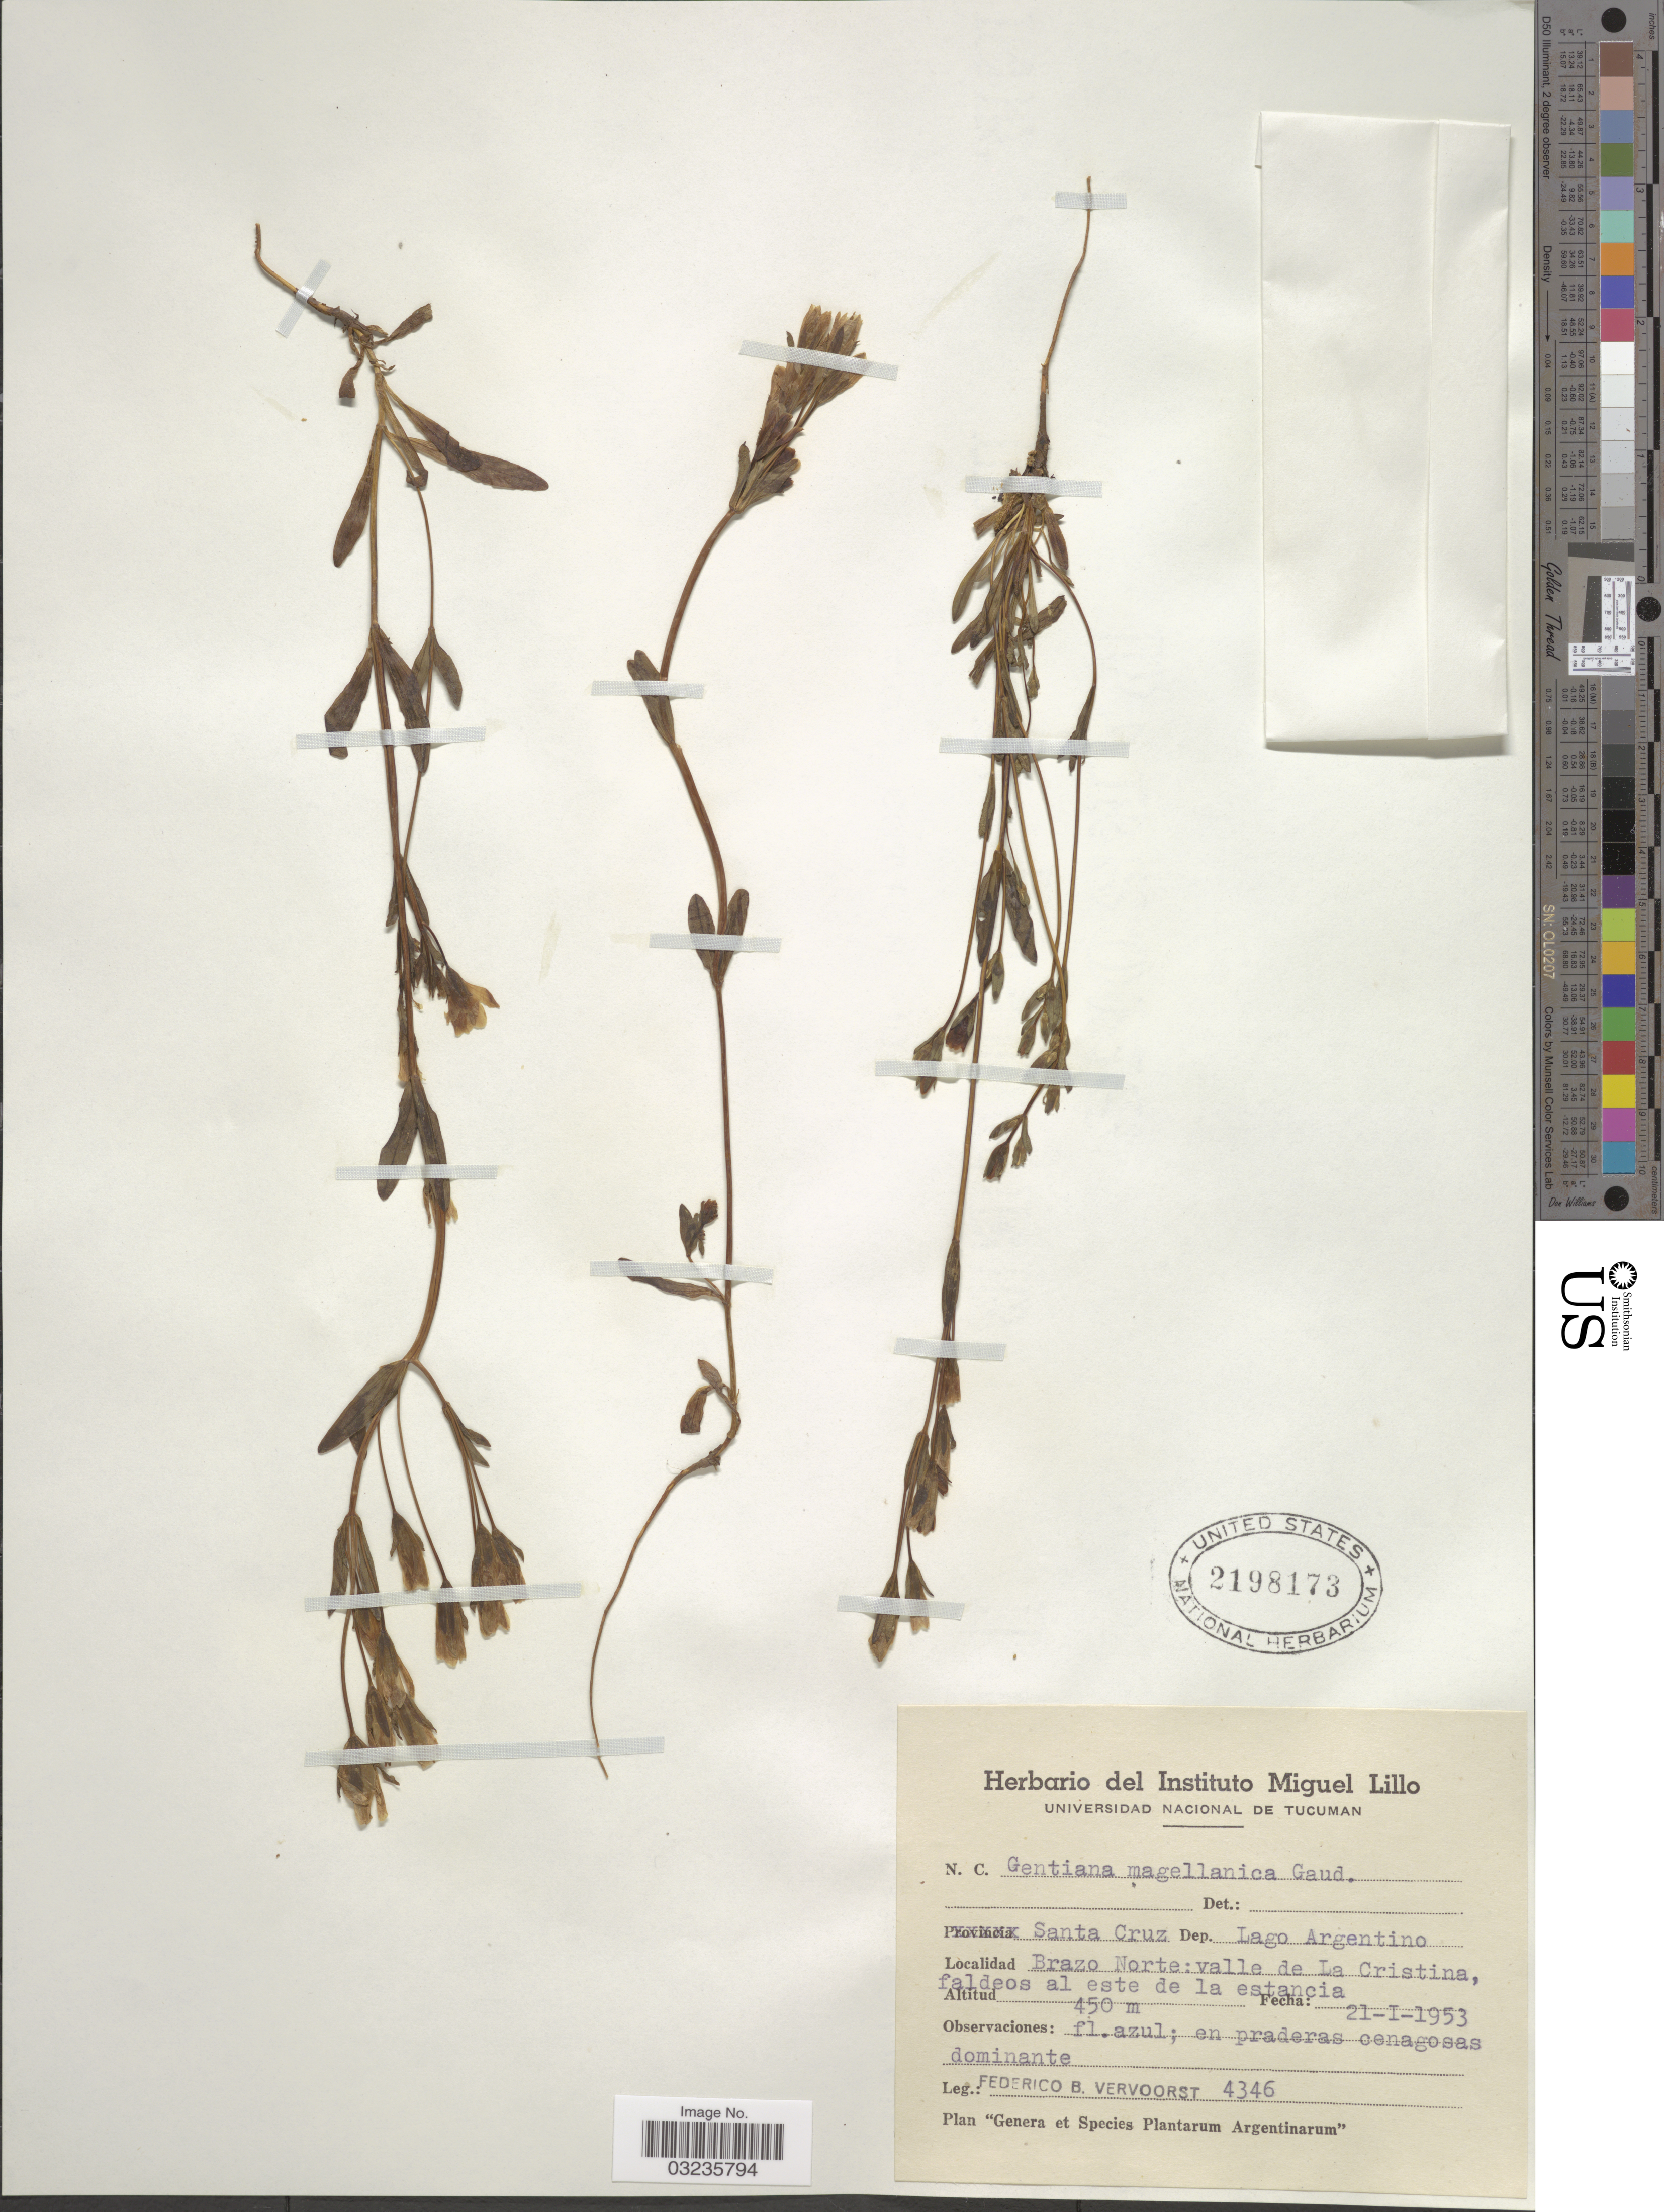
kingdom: Plantae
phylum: Tracheophyta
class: Magnoliopsida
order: Gentianales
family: Gentianaceae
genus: Gentiana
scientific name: Gentiana magellanica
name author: Gaudich.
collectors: F. B. Vervoorst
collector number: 4346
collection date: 1953-01-21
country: Argentina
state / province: Santa Cruz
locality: Dep. Lago Argentino. Brazo Norte: valle de La Cristina, faldeos al este de la estancia.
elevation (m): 450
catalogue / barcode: US 2198173